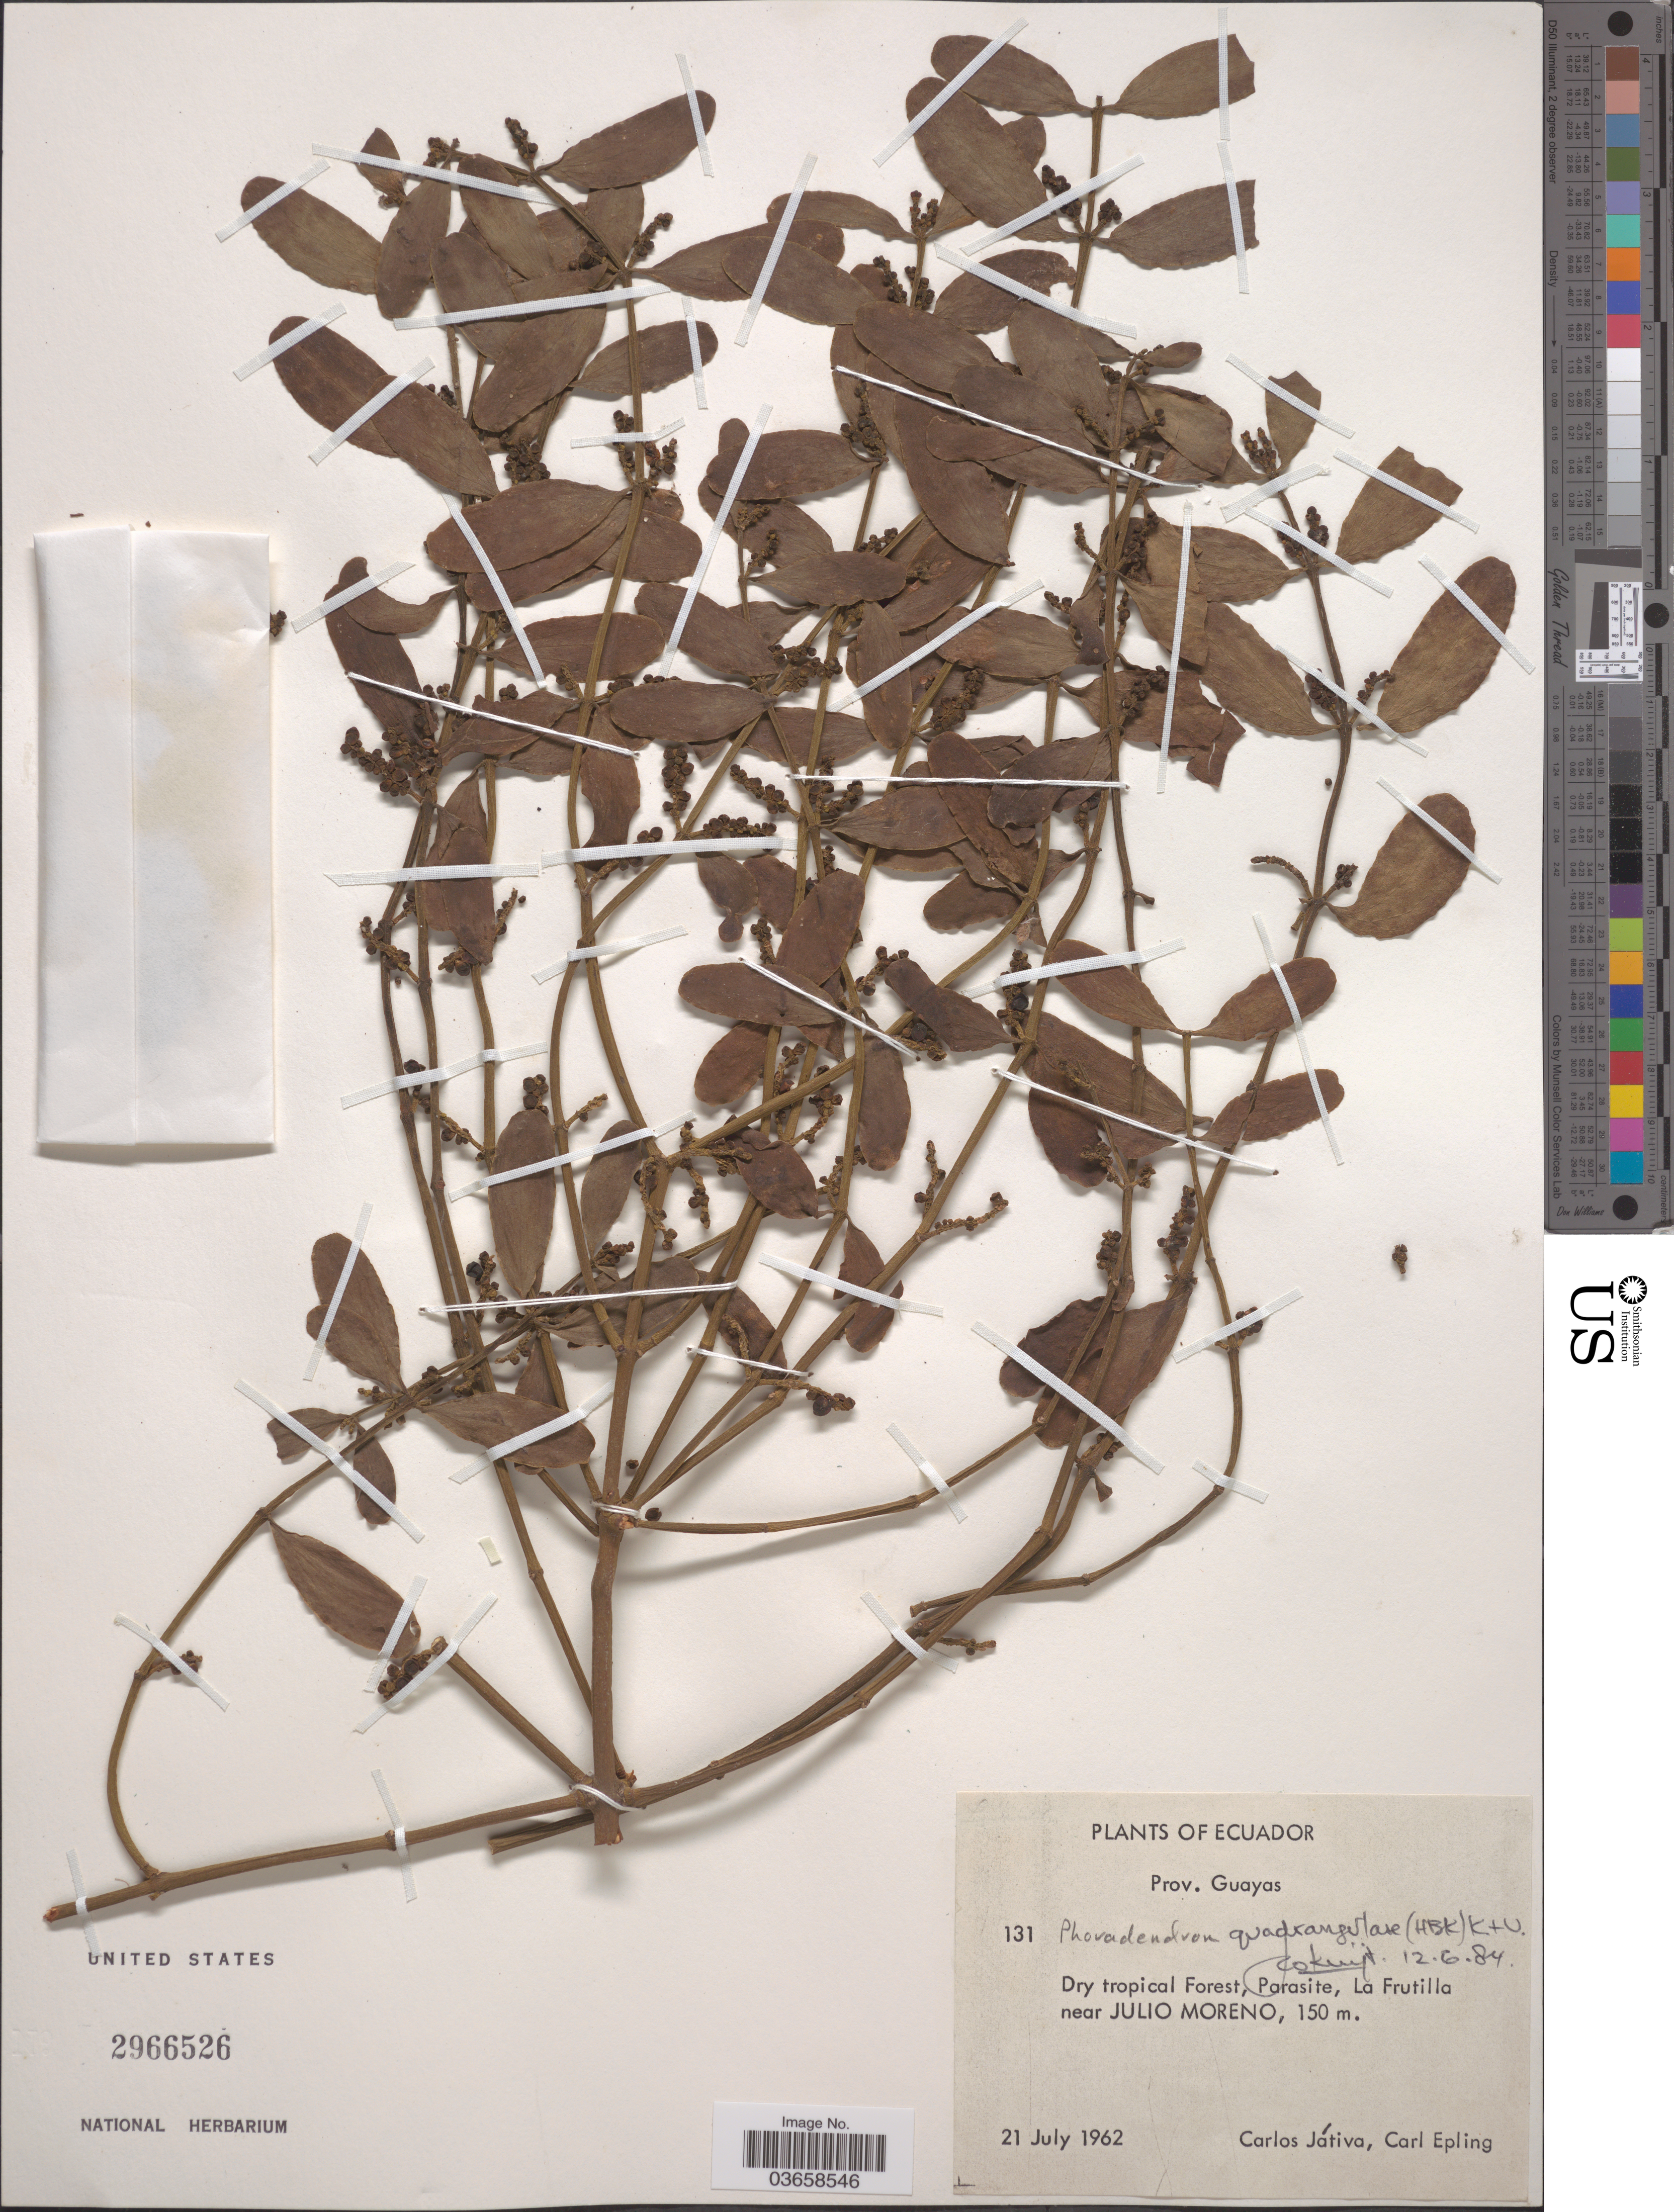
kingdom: Plantae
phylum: Tracheophyta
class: Magnoliopsida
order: Santalales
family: Viscaceae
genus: Phoradendron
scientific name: Phoradendron quadrangulare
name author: (Kunth) Griseb.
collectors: C. D. Játiva & C. C. Epling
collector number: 131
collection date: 1962-07-21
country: Ecuador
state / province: Guayas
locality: La Frutilla near Julio Moreno.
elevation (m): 150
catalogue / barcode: US 2966526